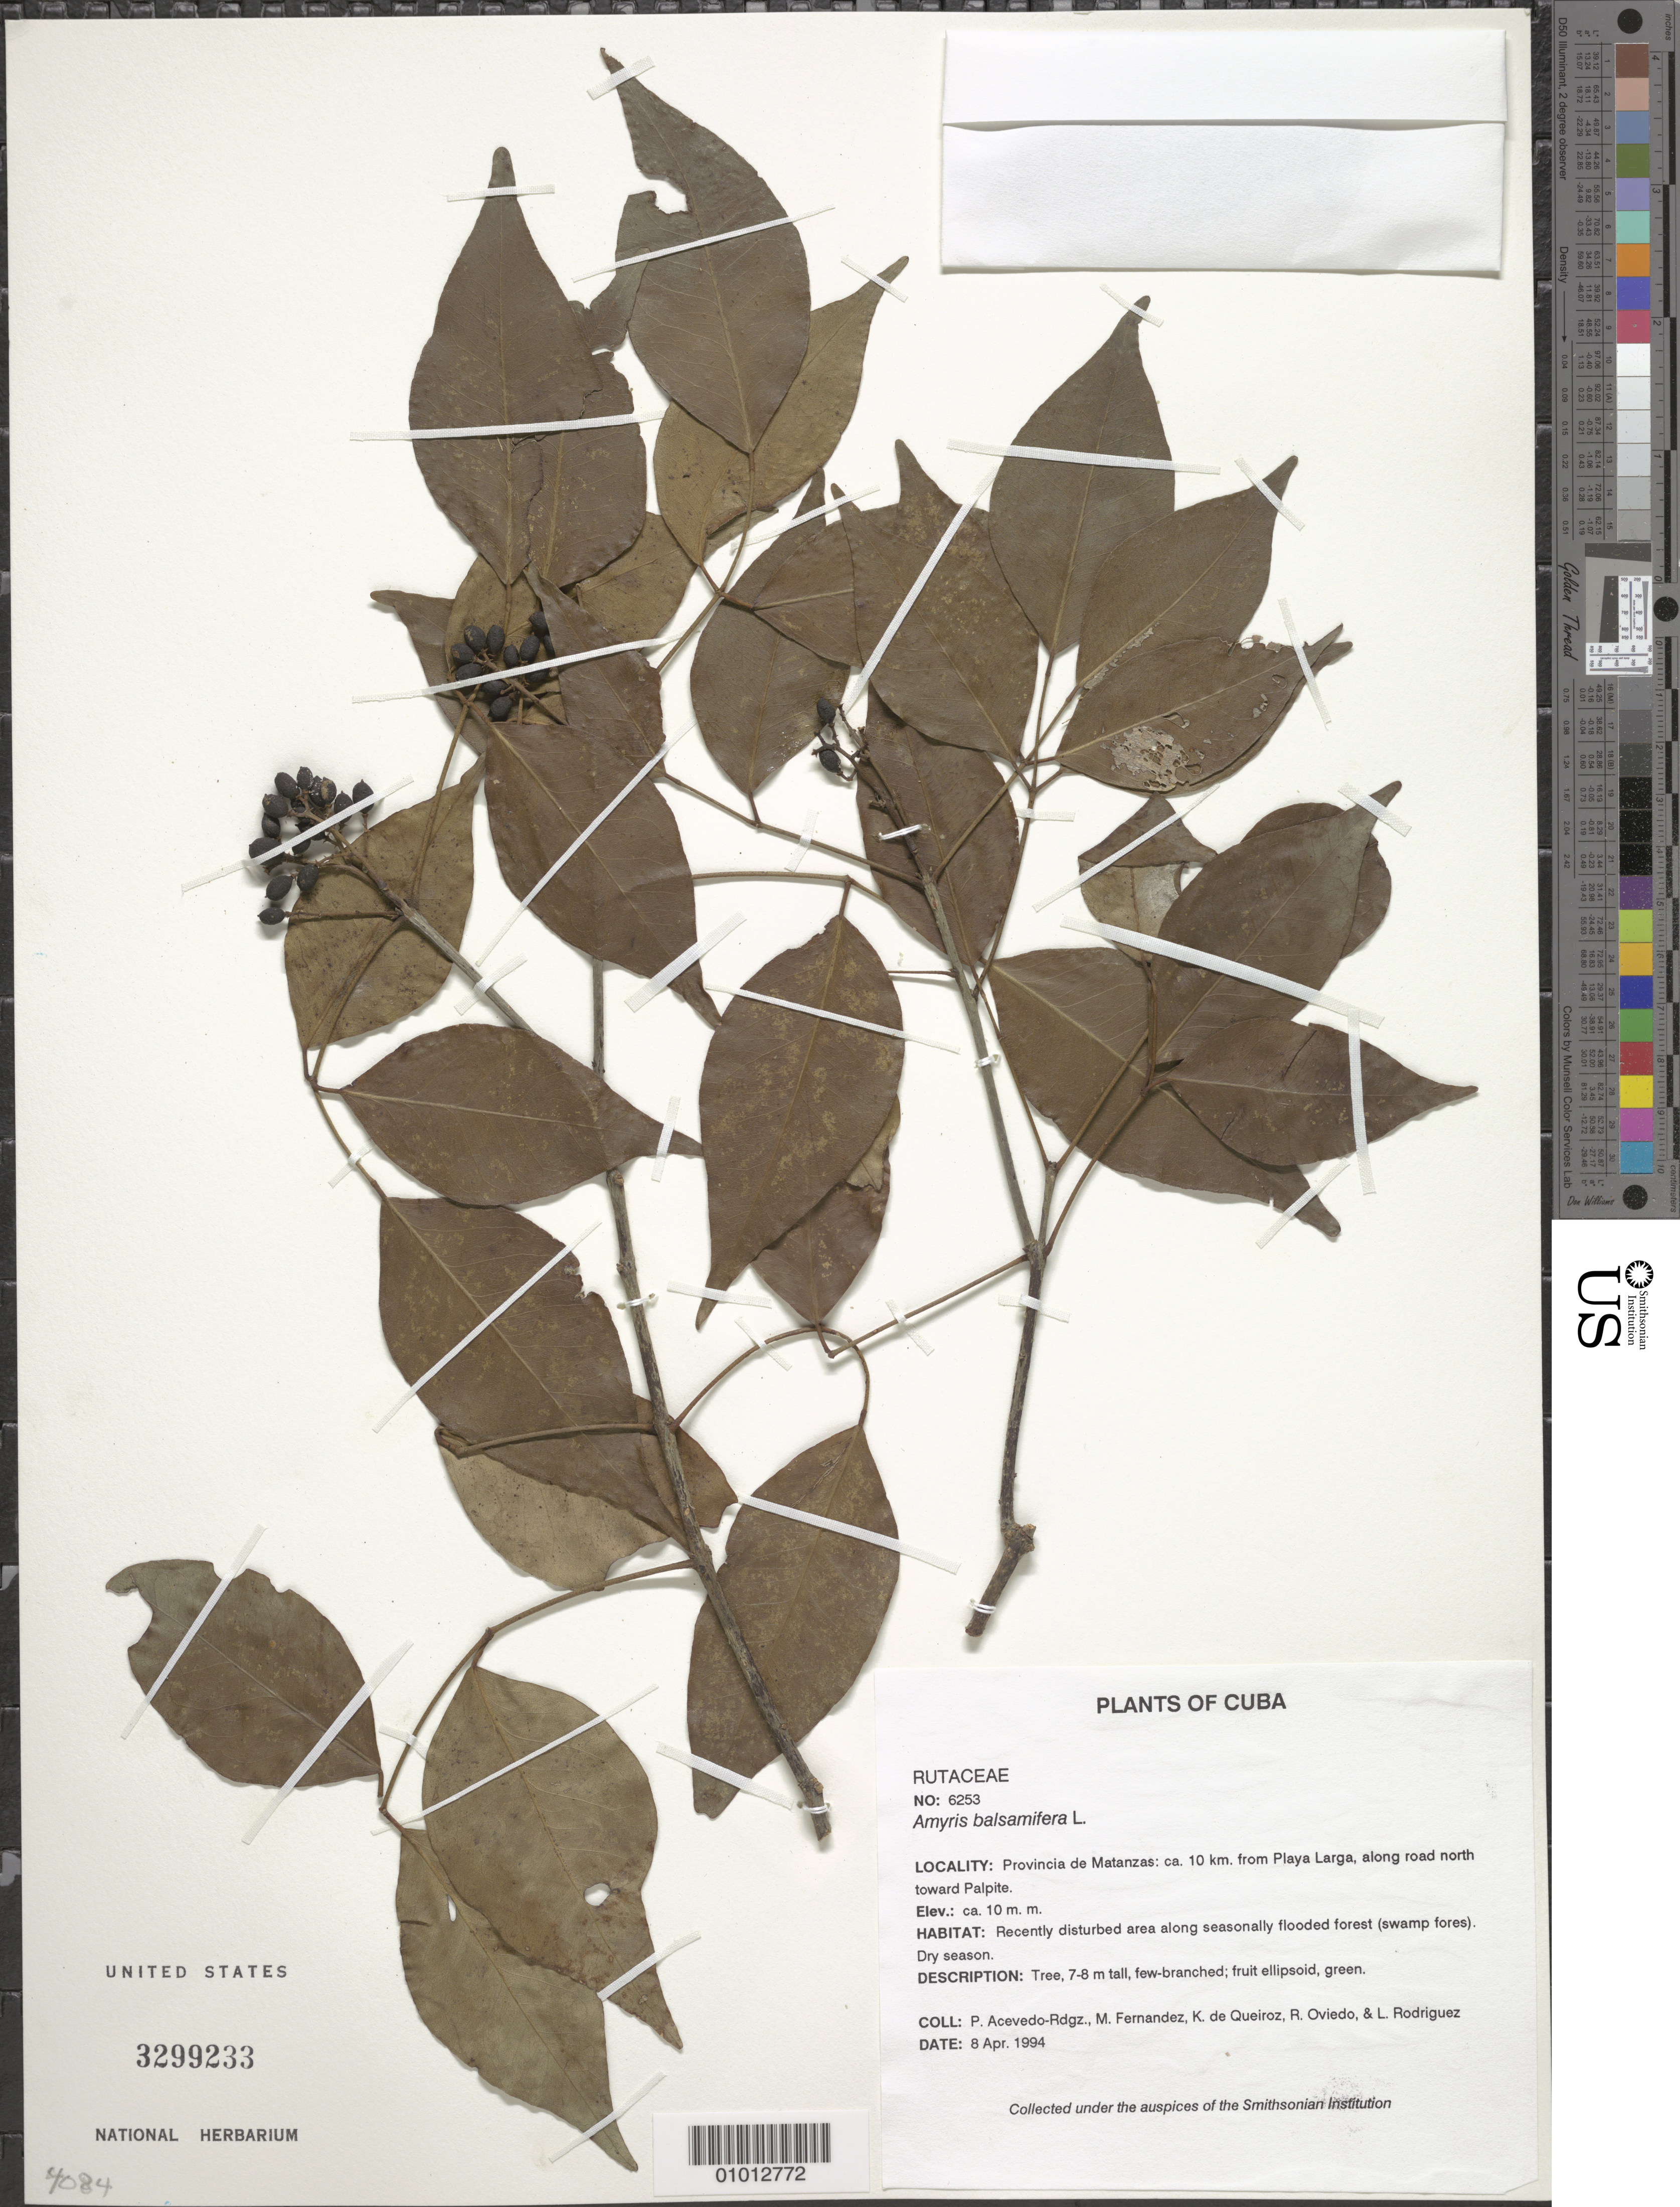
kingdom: Plantae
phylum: Tracheophyta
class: Magnoliopsida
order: Sapindales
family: Rutaceae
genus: Amyris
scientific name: Amyris balsamifera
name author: L.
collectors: P. Acevedo-Rodr., M. Fernández, K. De Queiroz, R. Oviedo & L. Rodriguez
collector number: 6253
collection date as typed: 08 Apr 1994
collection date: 1994-04-08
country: Cuba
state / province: Matanzas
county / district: Municipio de Ciénaga de Zapata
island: Cuba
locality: Approx. 10 km from Playa Larga, along the road going north towards Palpite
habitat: Recently disturbed area along seasonally flooded forest (swamp fores). Dry season.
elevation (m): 10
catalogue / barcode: US 3299233